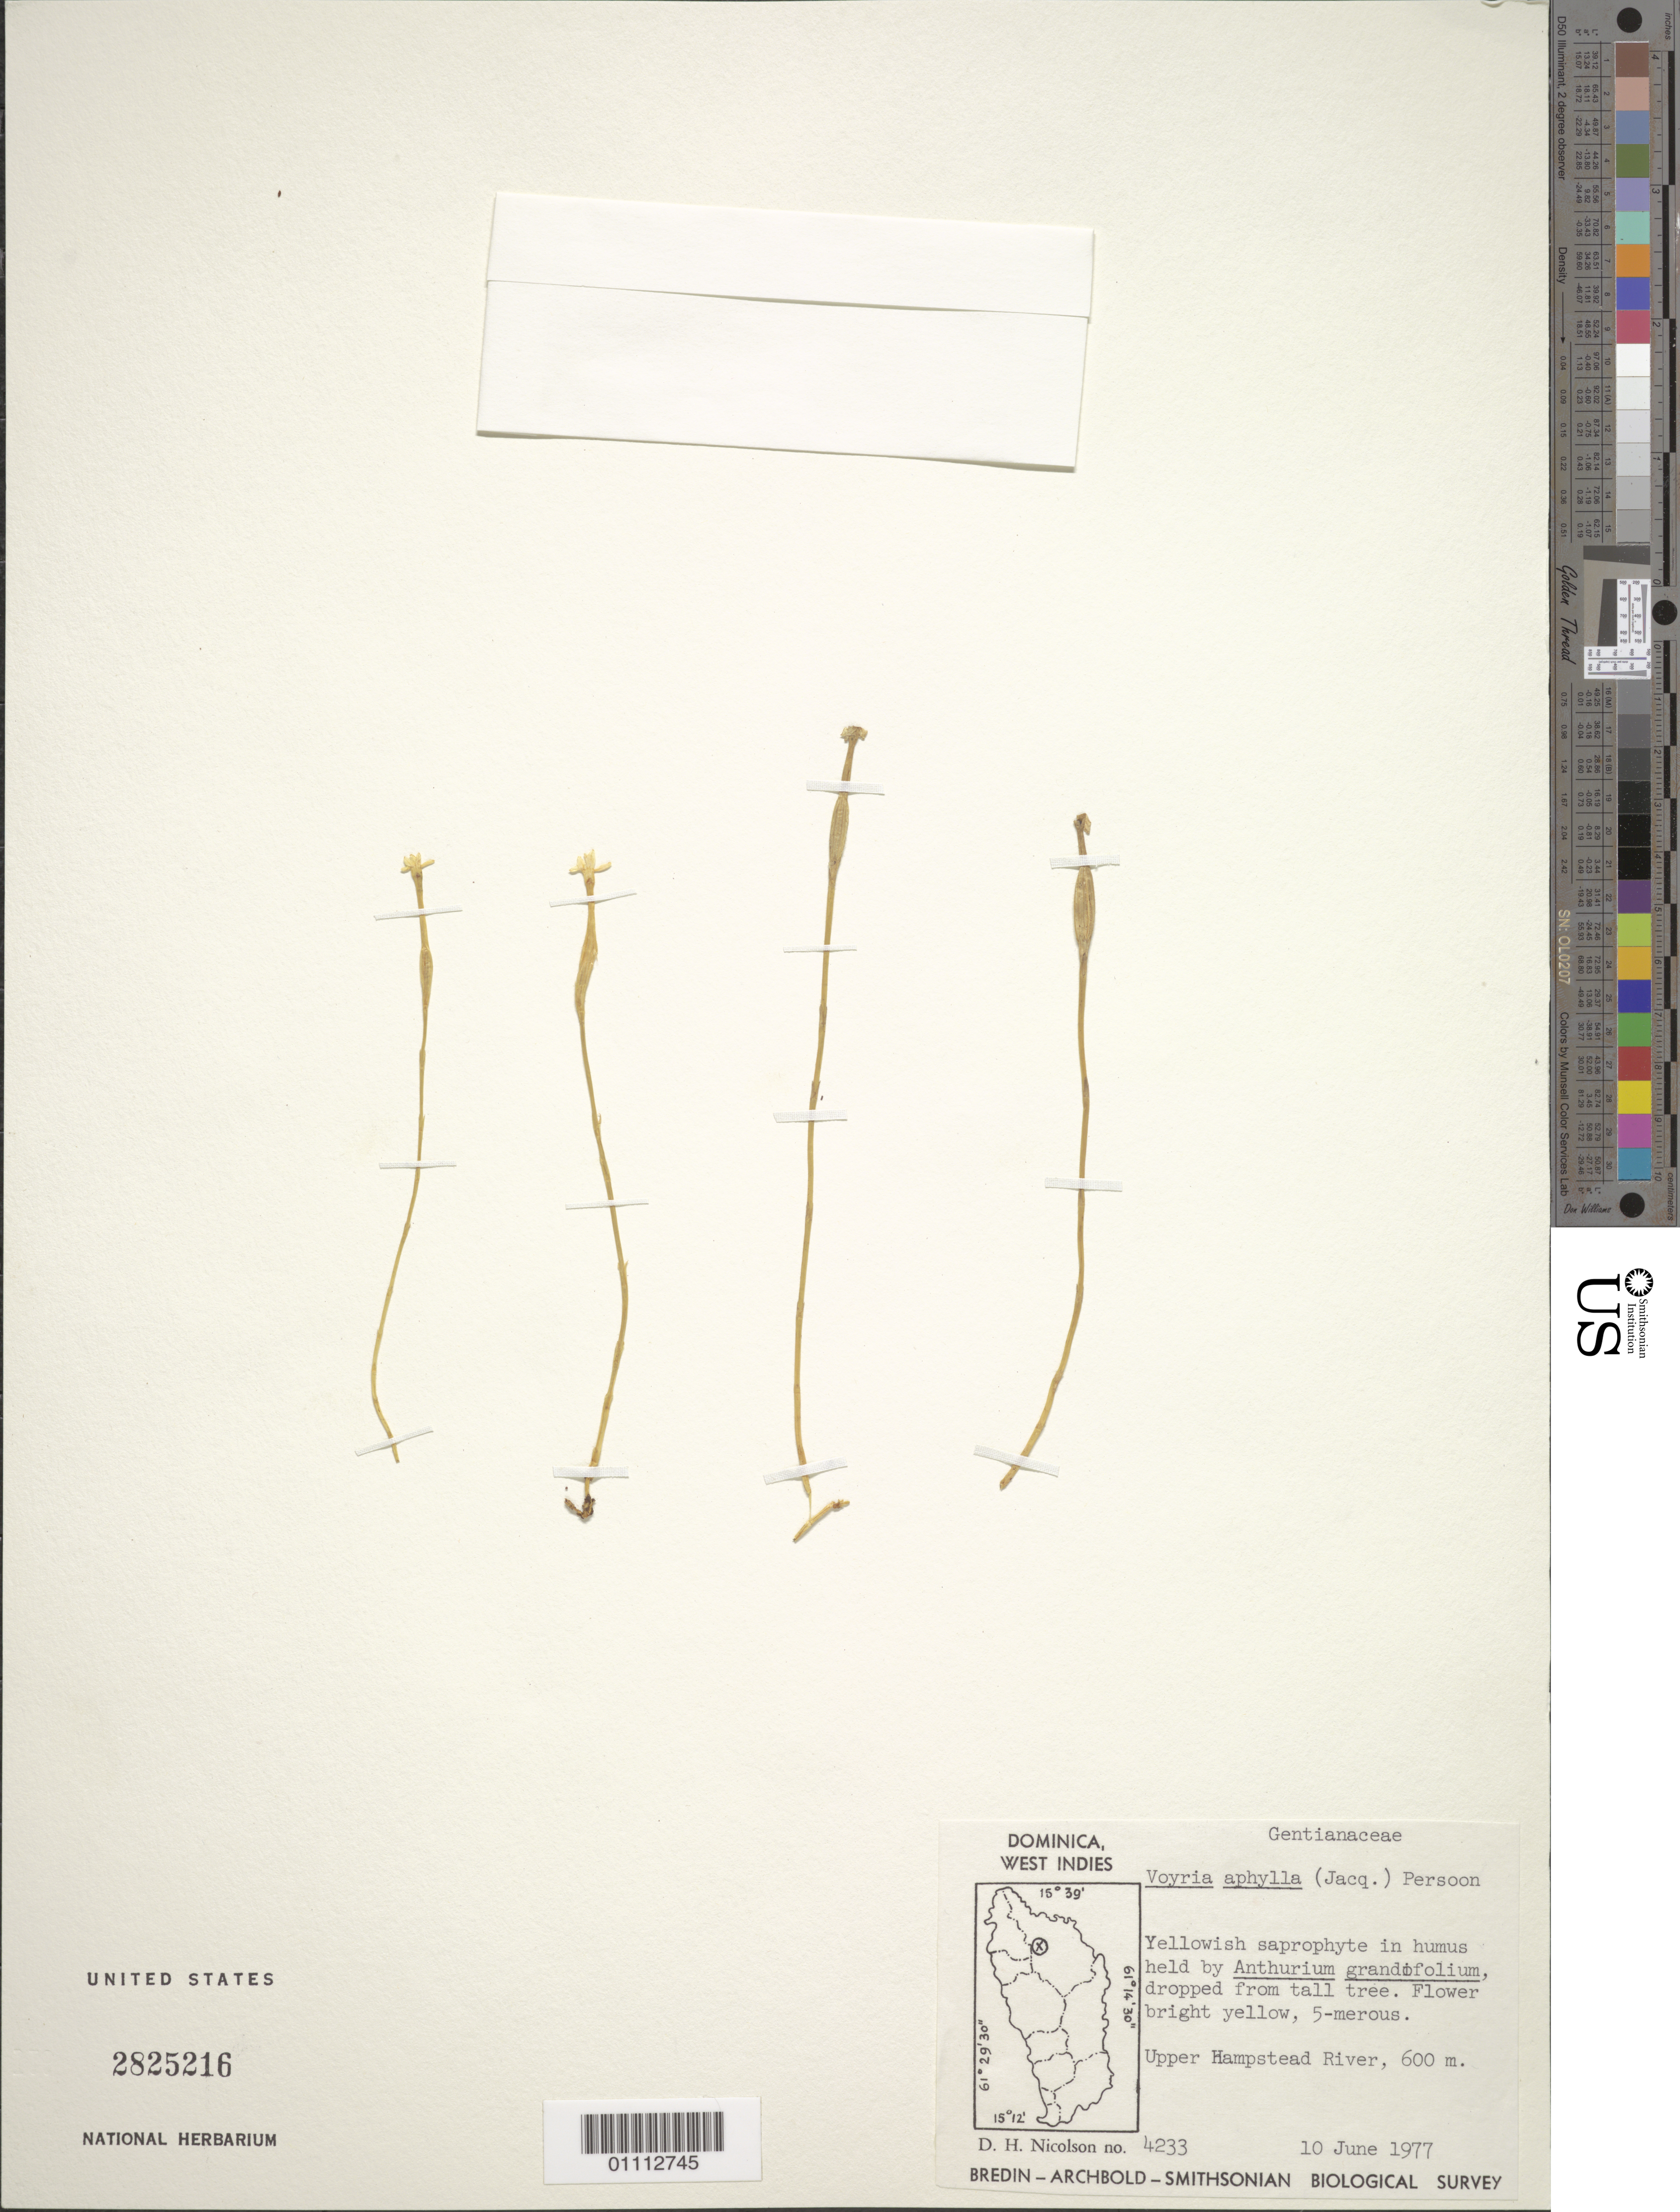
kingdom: Plantae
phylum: Tracheophyta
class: Magnoliopsida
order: Gentianales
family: Gentianaceae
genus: Voyria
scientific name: Voyria aphylla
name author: (Jacq.) Pers.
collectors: D. H. Nicolson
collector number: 4233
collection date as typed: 10 Jun 1977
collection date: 1977-06-10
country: Dominica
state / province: St. Andrew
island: Dominica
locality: Upper Hampstead River. In humus held by Anthurium grandifolium dropped from tall tree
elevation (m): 600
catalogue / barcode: US 2855216